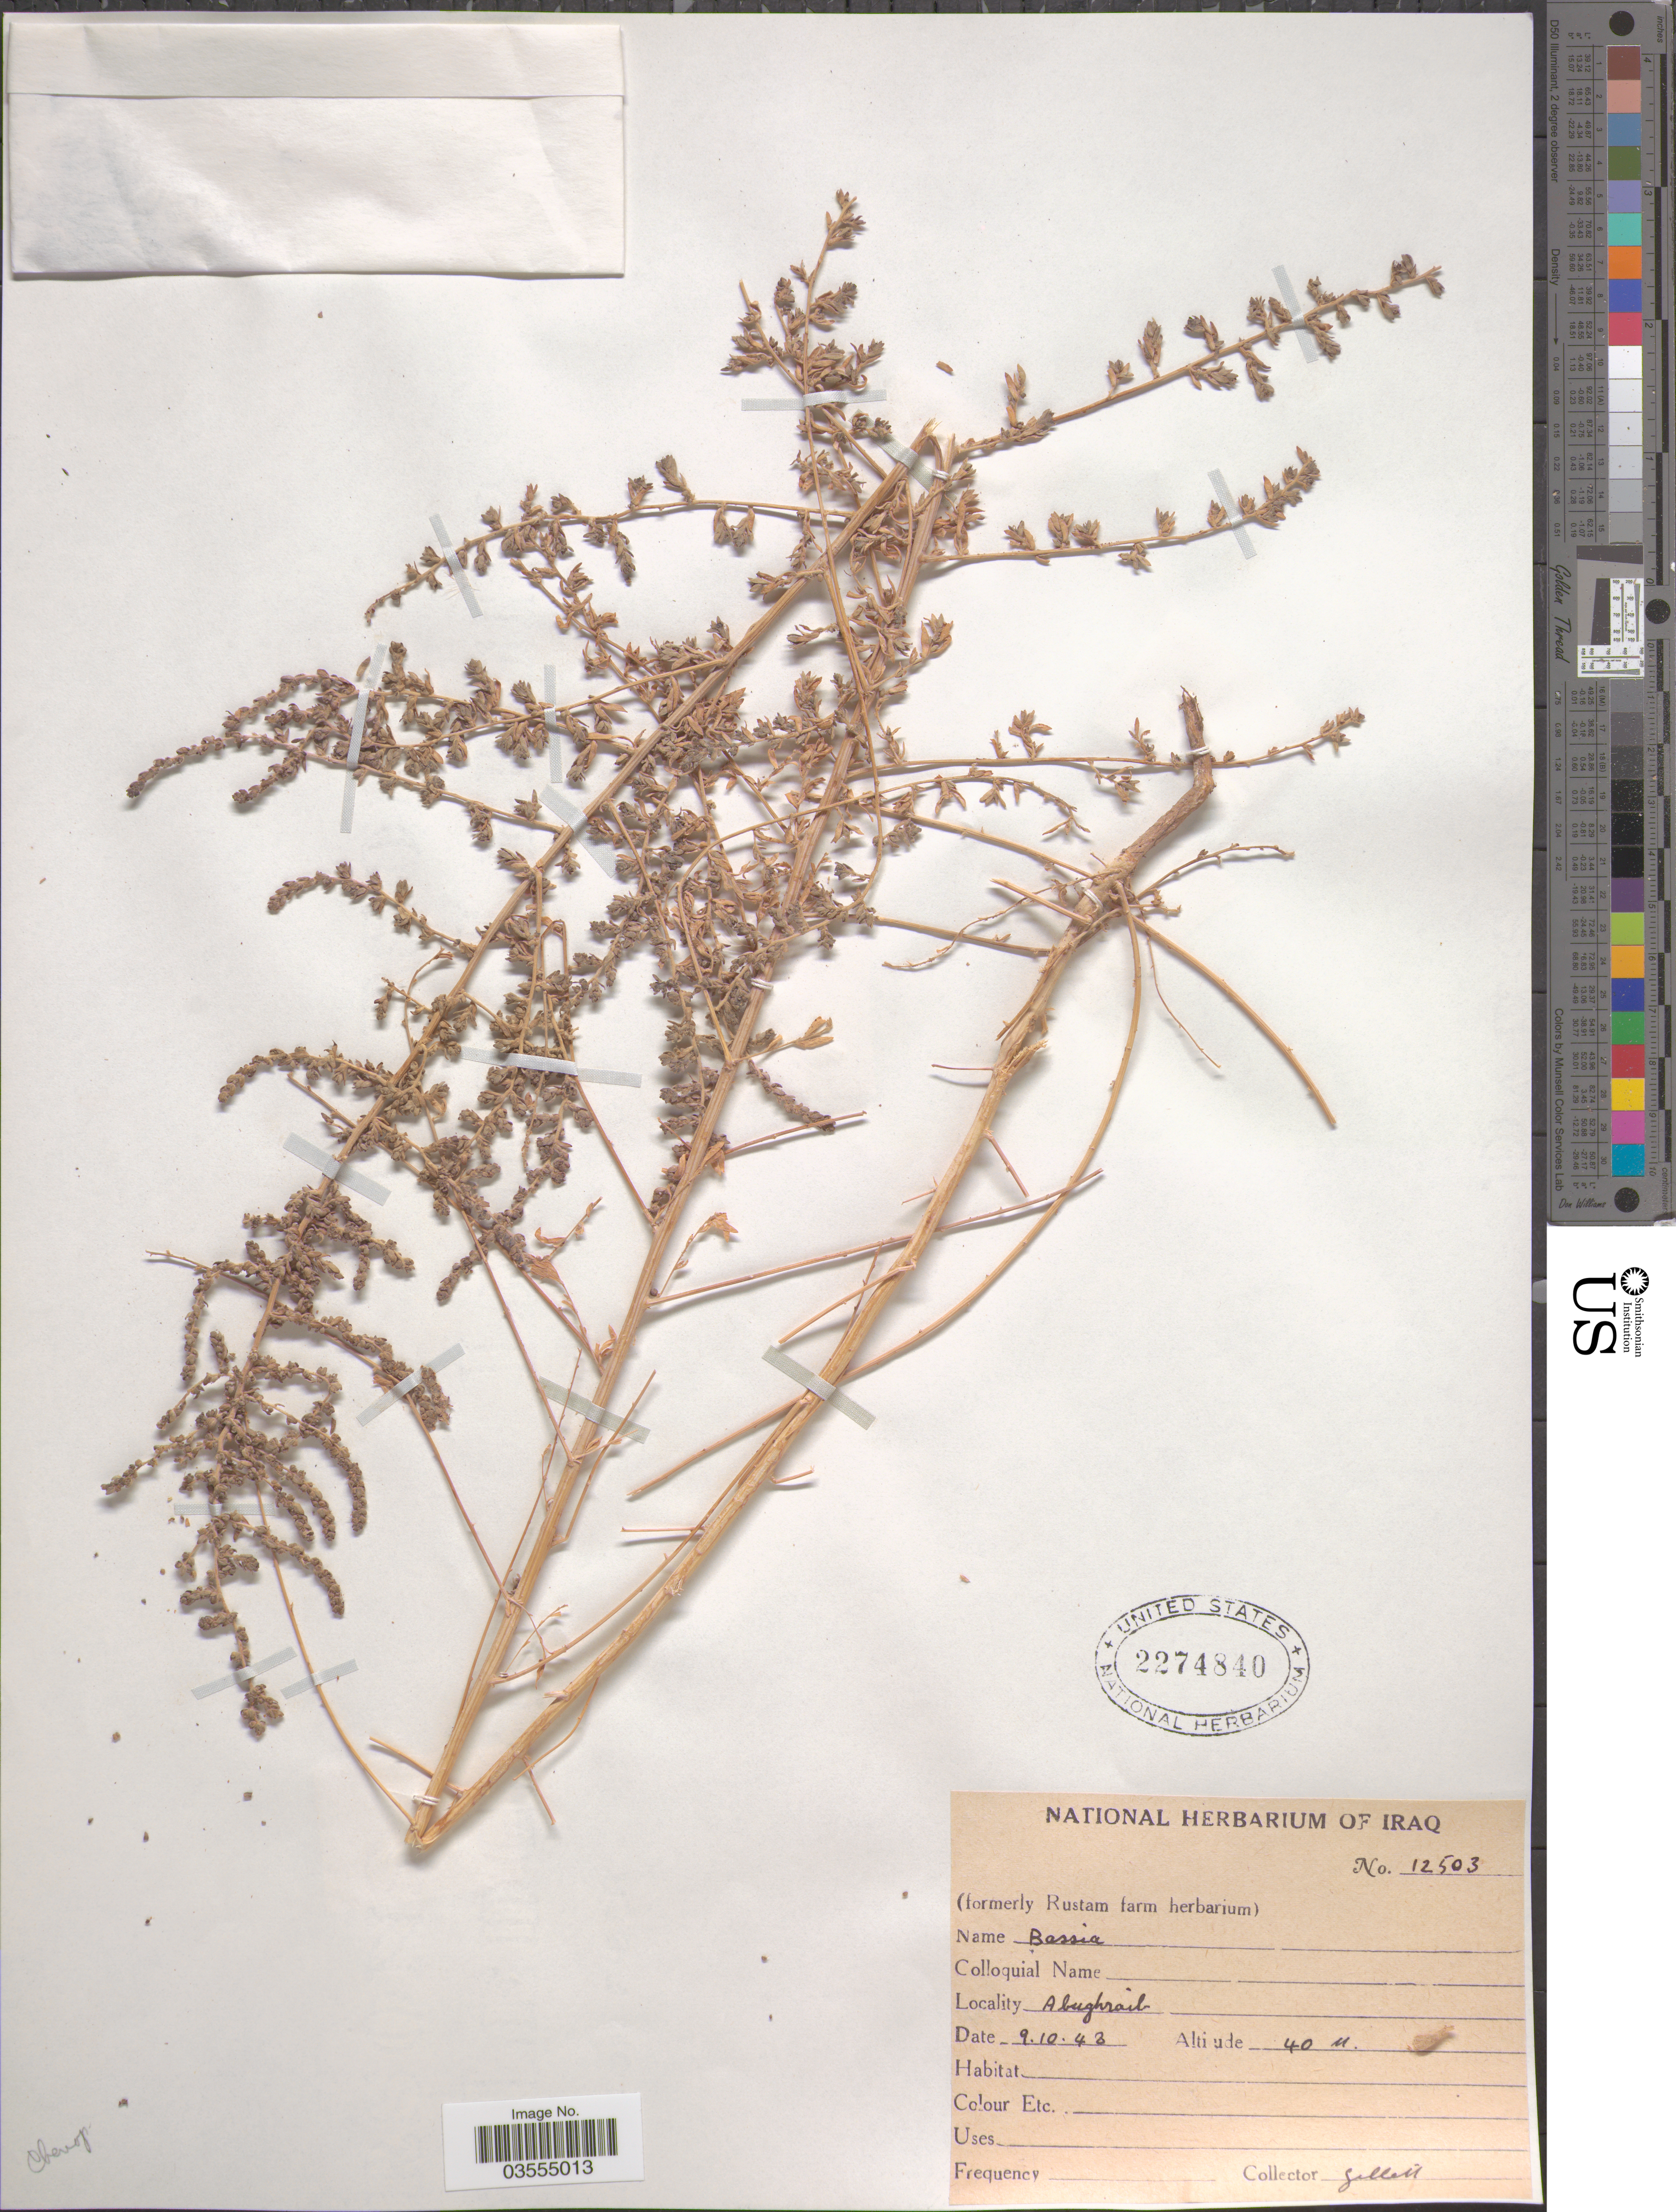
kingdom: Plantae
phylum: Tracheophyta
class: Magnoliopsida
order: Caryophyllales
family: Amaranthaceae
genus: Bassia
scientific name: Bassia sp.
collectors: Gillett, --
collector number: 12503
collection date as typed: Transcribed d/m/y: 9/10/48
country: Iraq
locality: Abughraib.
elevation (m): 40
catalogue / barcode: US 2274840